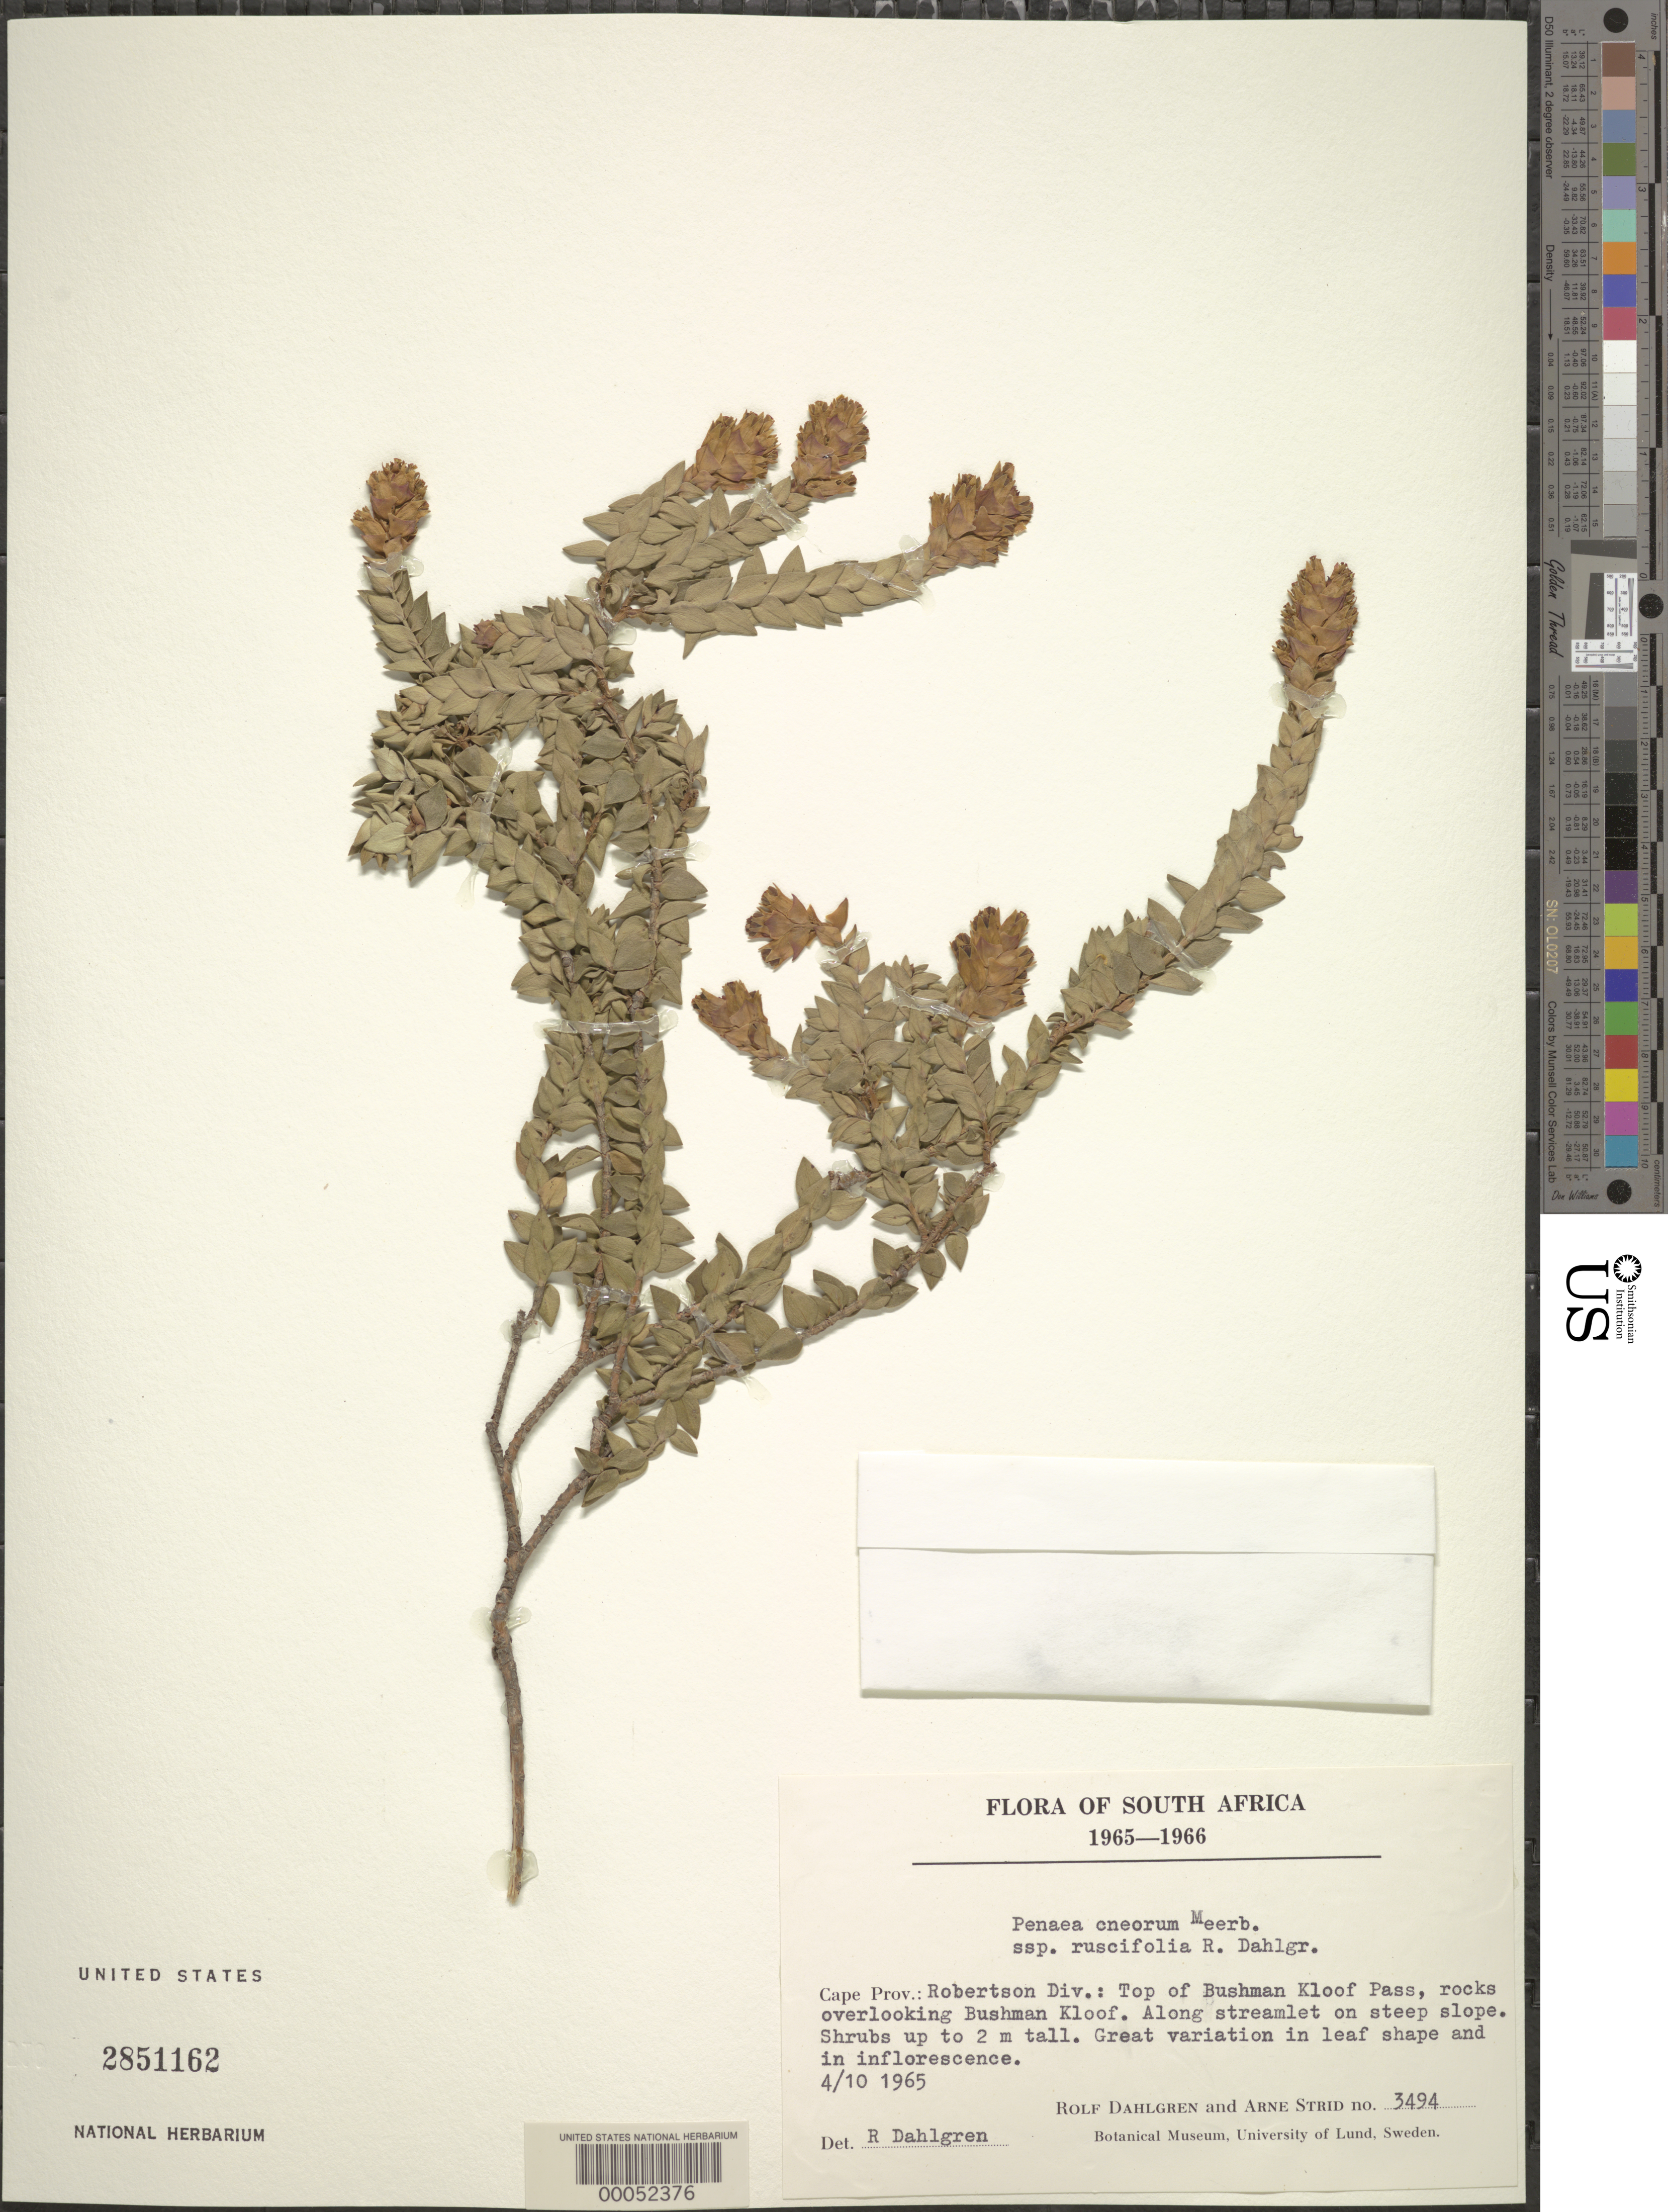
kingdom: Plantae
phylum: Tracheophyta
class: Magnoliopsida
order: Myrtales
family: Penaeaceae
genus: Penaea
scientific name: Penaea cneorum subsp. ruscifolia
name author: R. Dahlgren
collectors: R. Dahlgren & A. Strid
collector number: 3494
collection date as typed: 04 Oct 1965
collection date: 1965-10-04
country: South Africa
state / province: Western Cape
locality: Top of bushman kloof pass on rocks overlooking bushman kloof along stream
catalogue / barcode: US 2851162